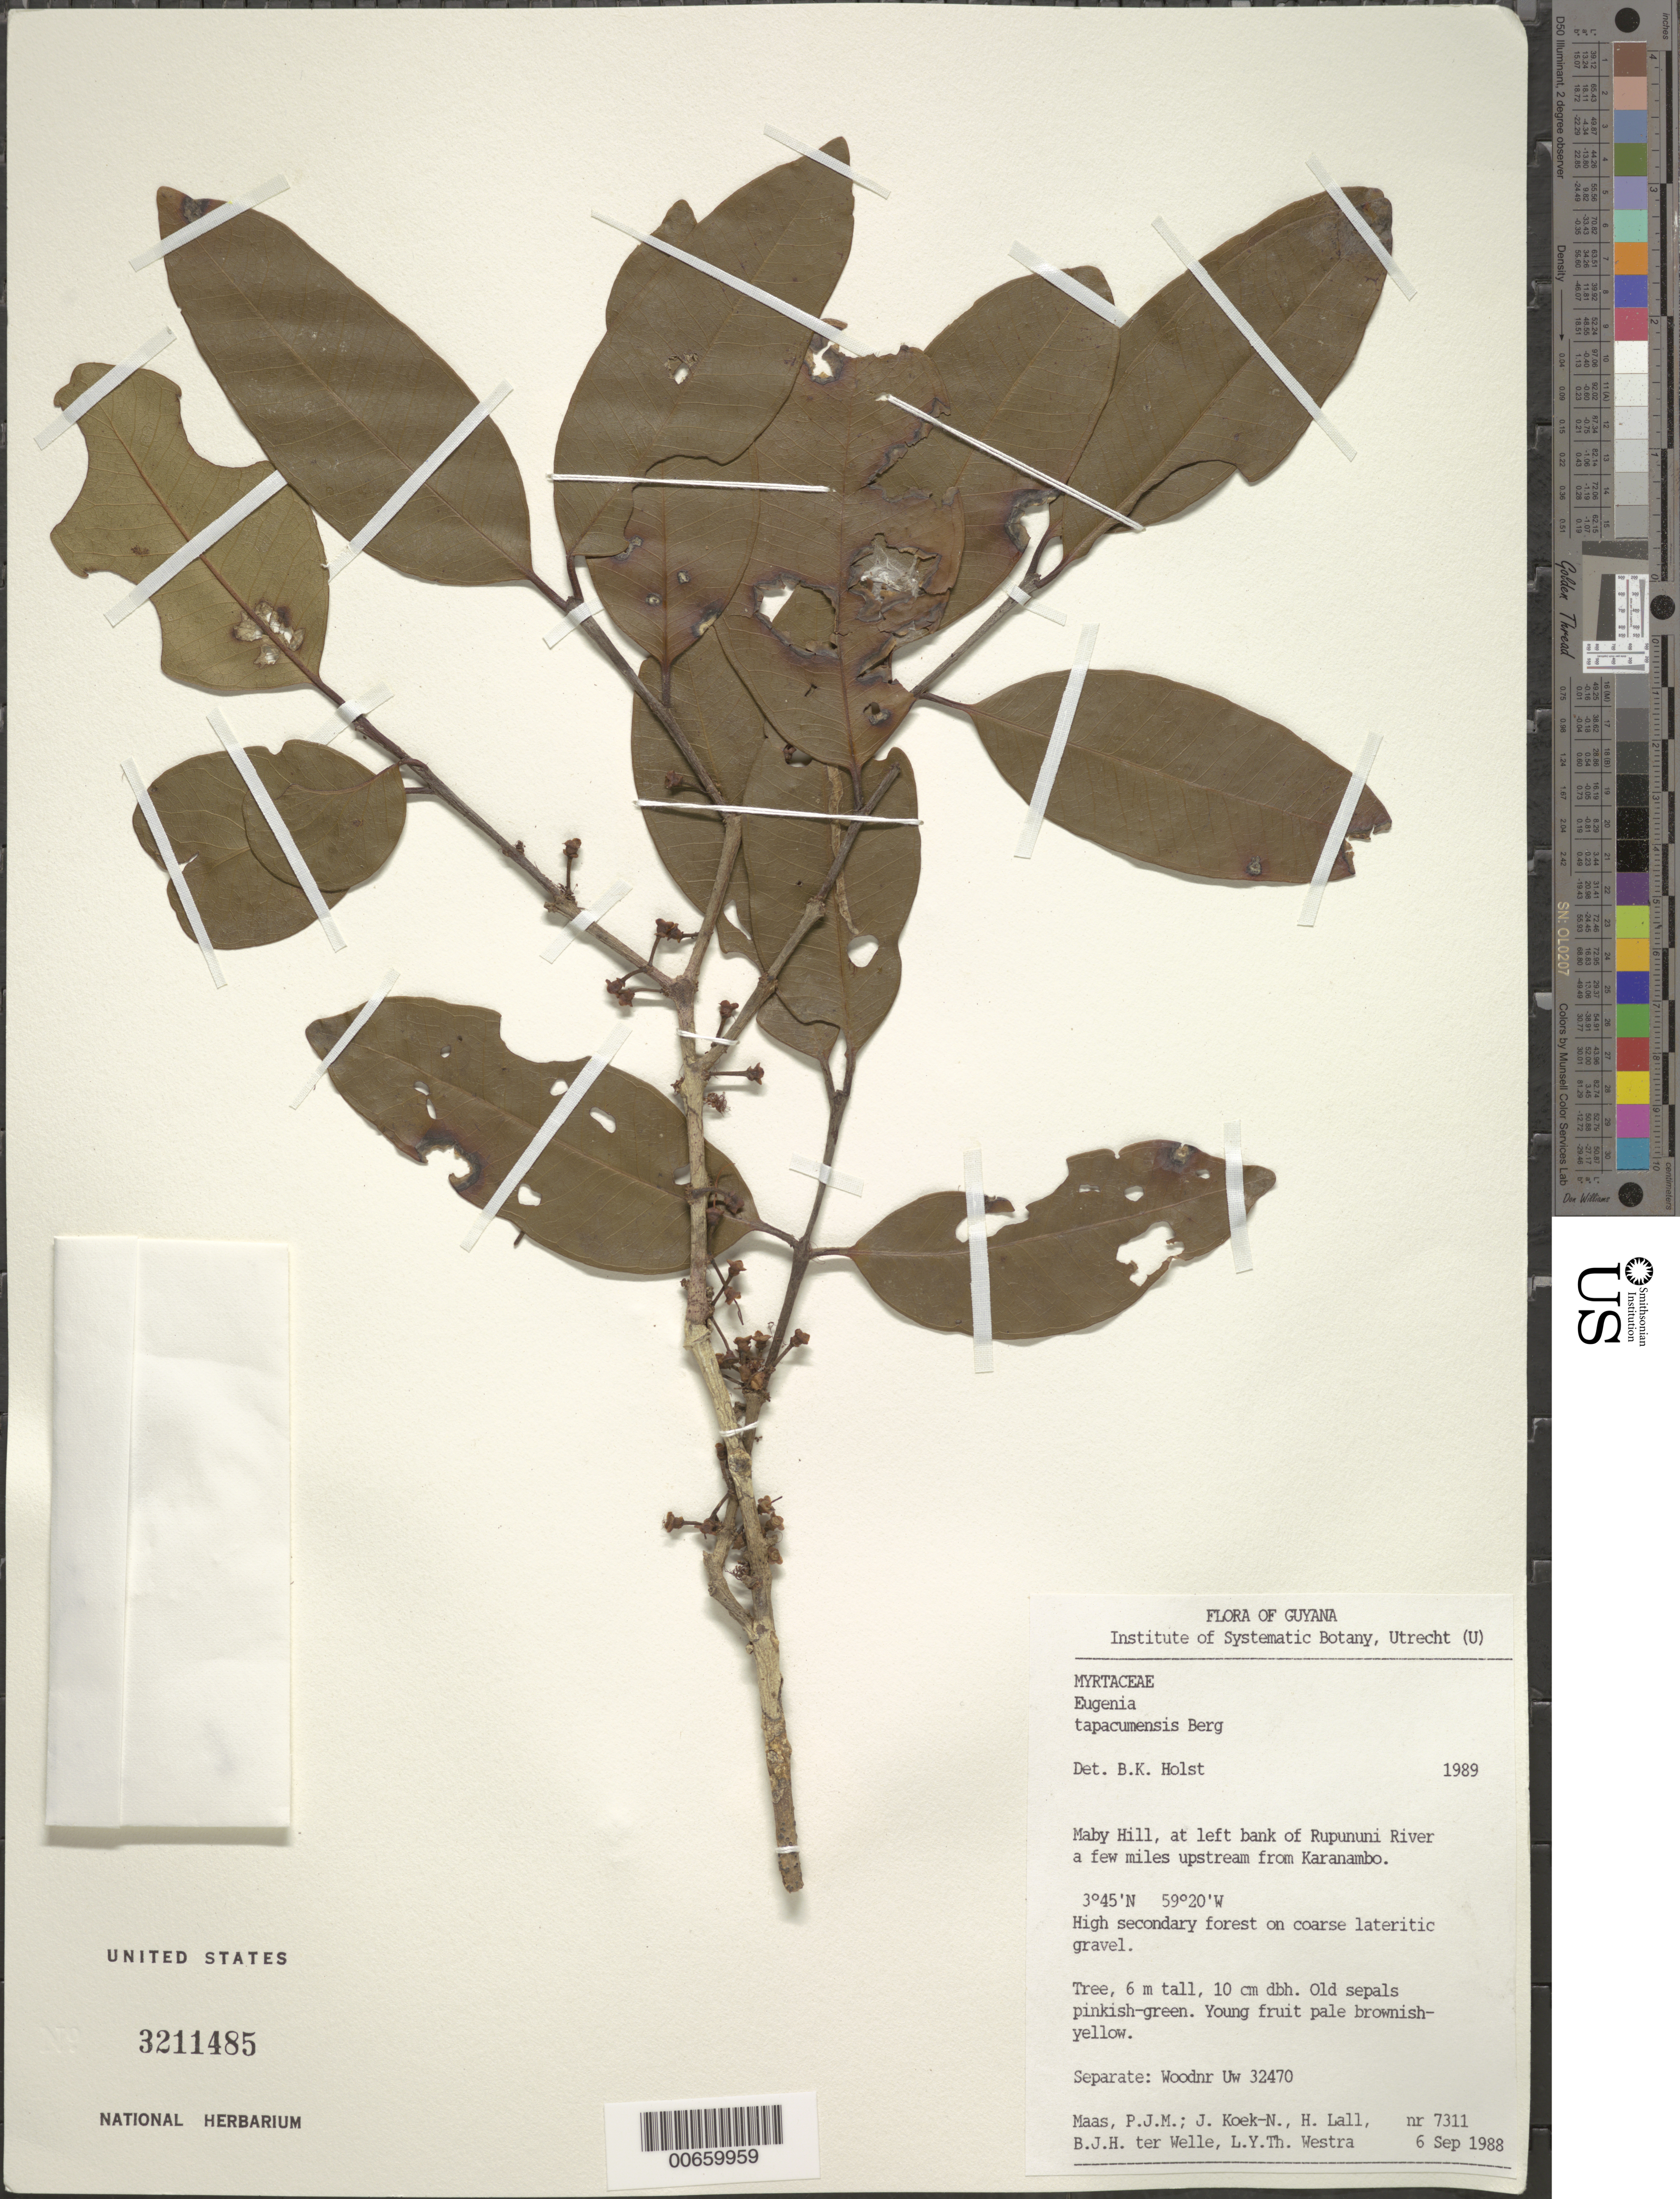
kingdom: Plantae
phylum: Tracheophyta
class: Magnoliopsida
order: Myrtales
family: Myrtaceae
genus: Eugenia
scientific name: Eugenia stictopetala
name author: DC.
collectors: P. Maas, J. Koek-Noorman, H. Lall, B. Welle & L. Y. T. Westra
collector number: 7311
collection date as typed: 6-Sep-88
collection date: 1988-09-06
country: Guyana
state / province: U. Takutu-U. Essequibo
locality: Maby Hill, at left bank of Rupununi River a few miles upstream from Karanambo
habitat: High secondary forest on coarse lateritic gravel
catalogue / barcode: US 3211485